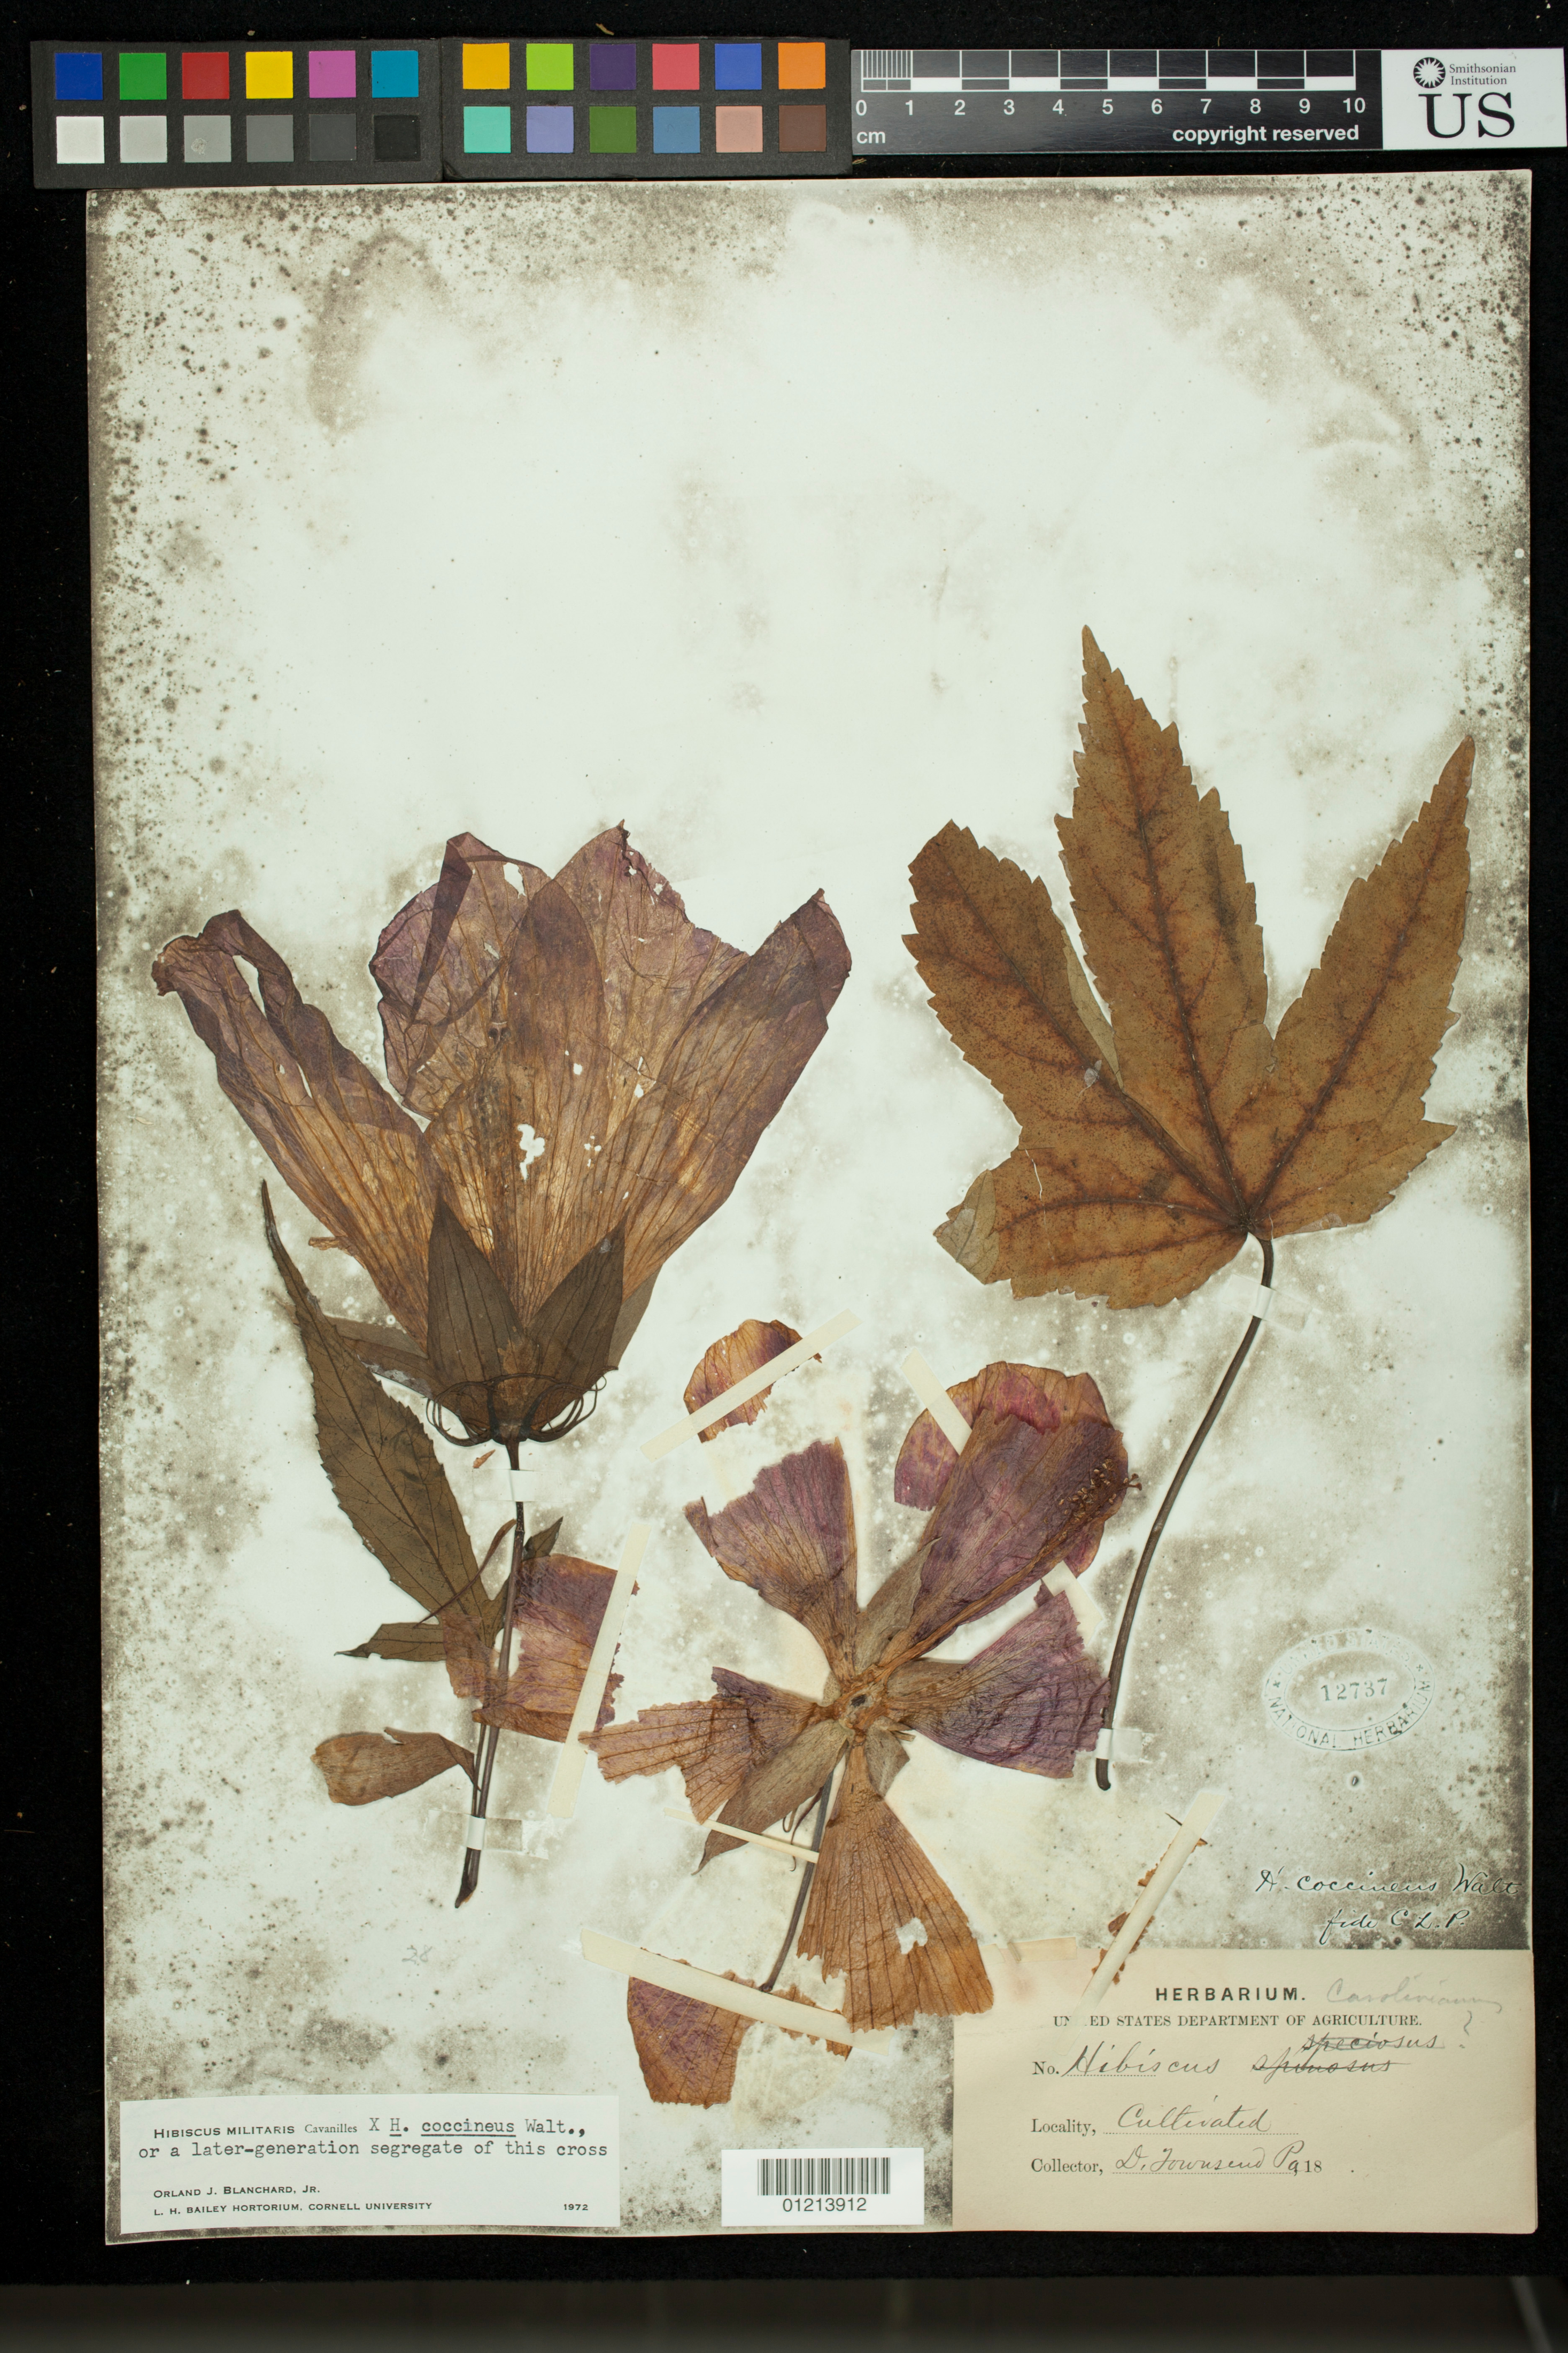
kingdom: Plantae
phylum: Tracheophyta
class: Magnoliopsida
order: Malvales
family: Malvaceae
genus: Hibiscus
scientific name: Hibiscus militaris x H. coccineus Walter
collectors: D. W. H. Townsend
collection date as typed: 18--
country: United States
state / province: Pennsylvania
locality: Cultivated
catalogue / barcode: US 12737